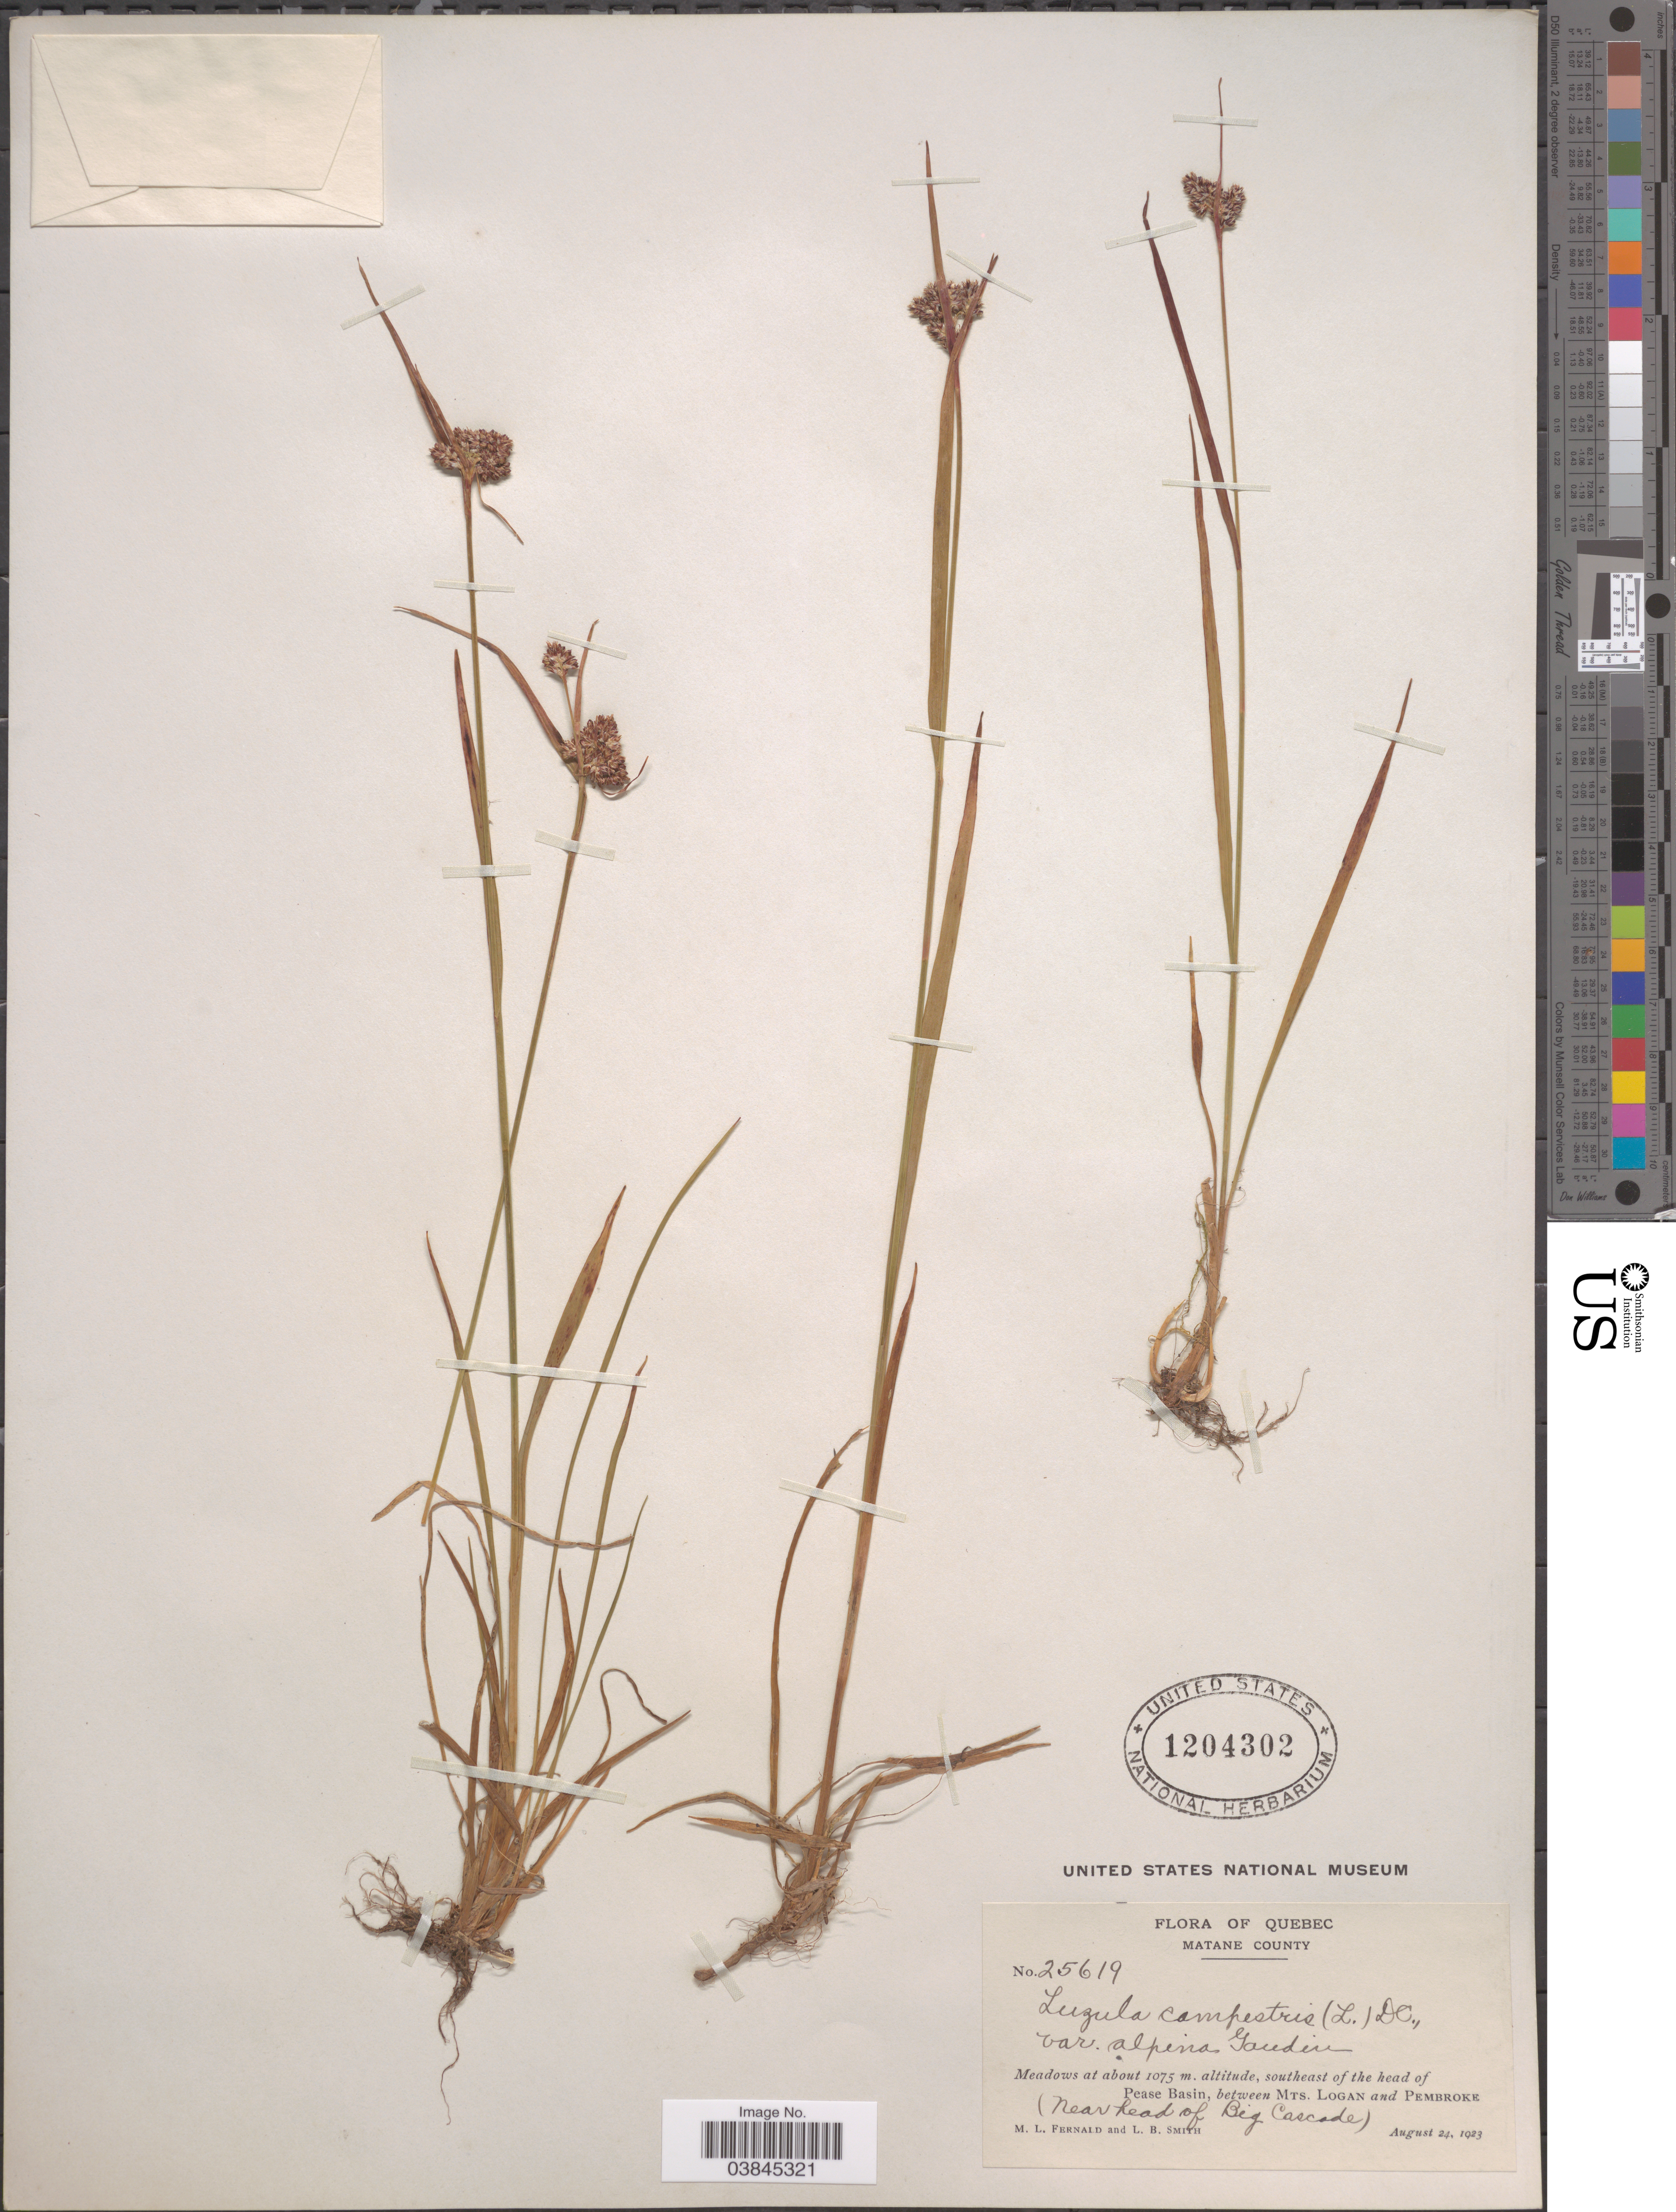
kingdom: Plantae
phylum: Tracheophyta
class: Liliopsida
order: Poales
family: Juncaceae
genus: Luzula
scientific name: Luzula campestris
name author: (L.) DC.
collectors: M. L. Fernald & L. Smith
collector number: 25619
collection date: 1923-08-24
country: Canada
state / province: Quebec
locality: Matane County. Southeast of the head of Pease Basin, between Mts. Logan and Pembroke (Near head of Big Cascade).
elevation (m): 1075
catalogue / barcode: US 1204302